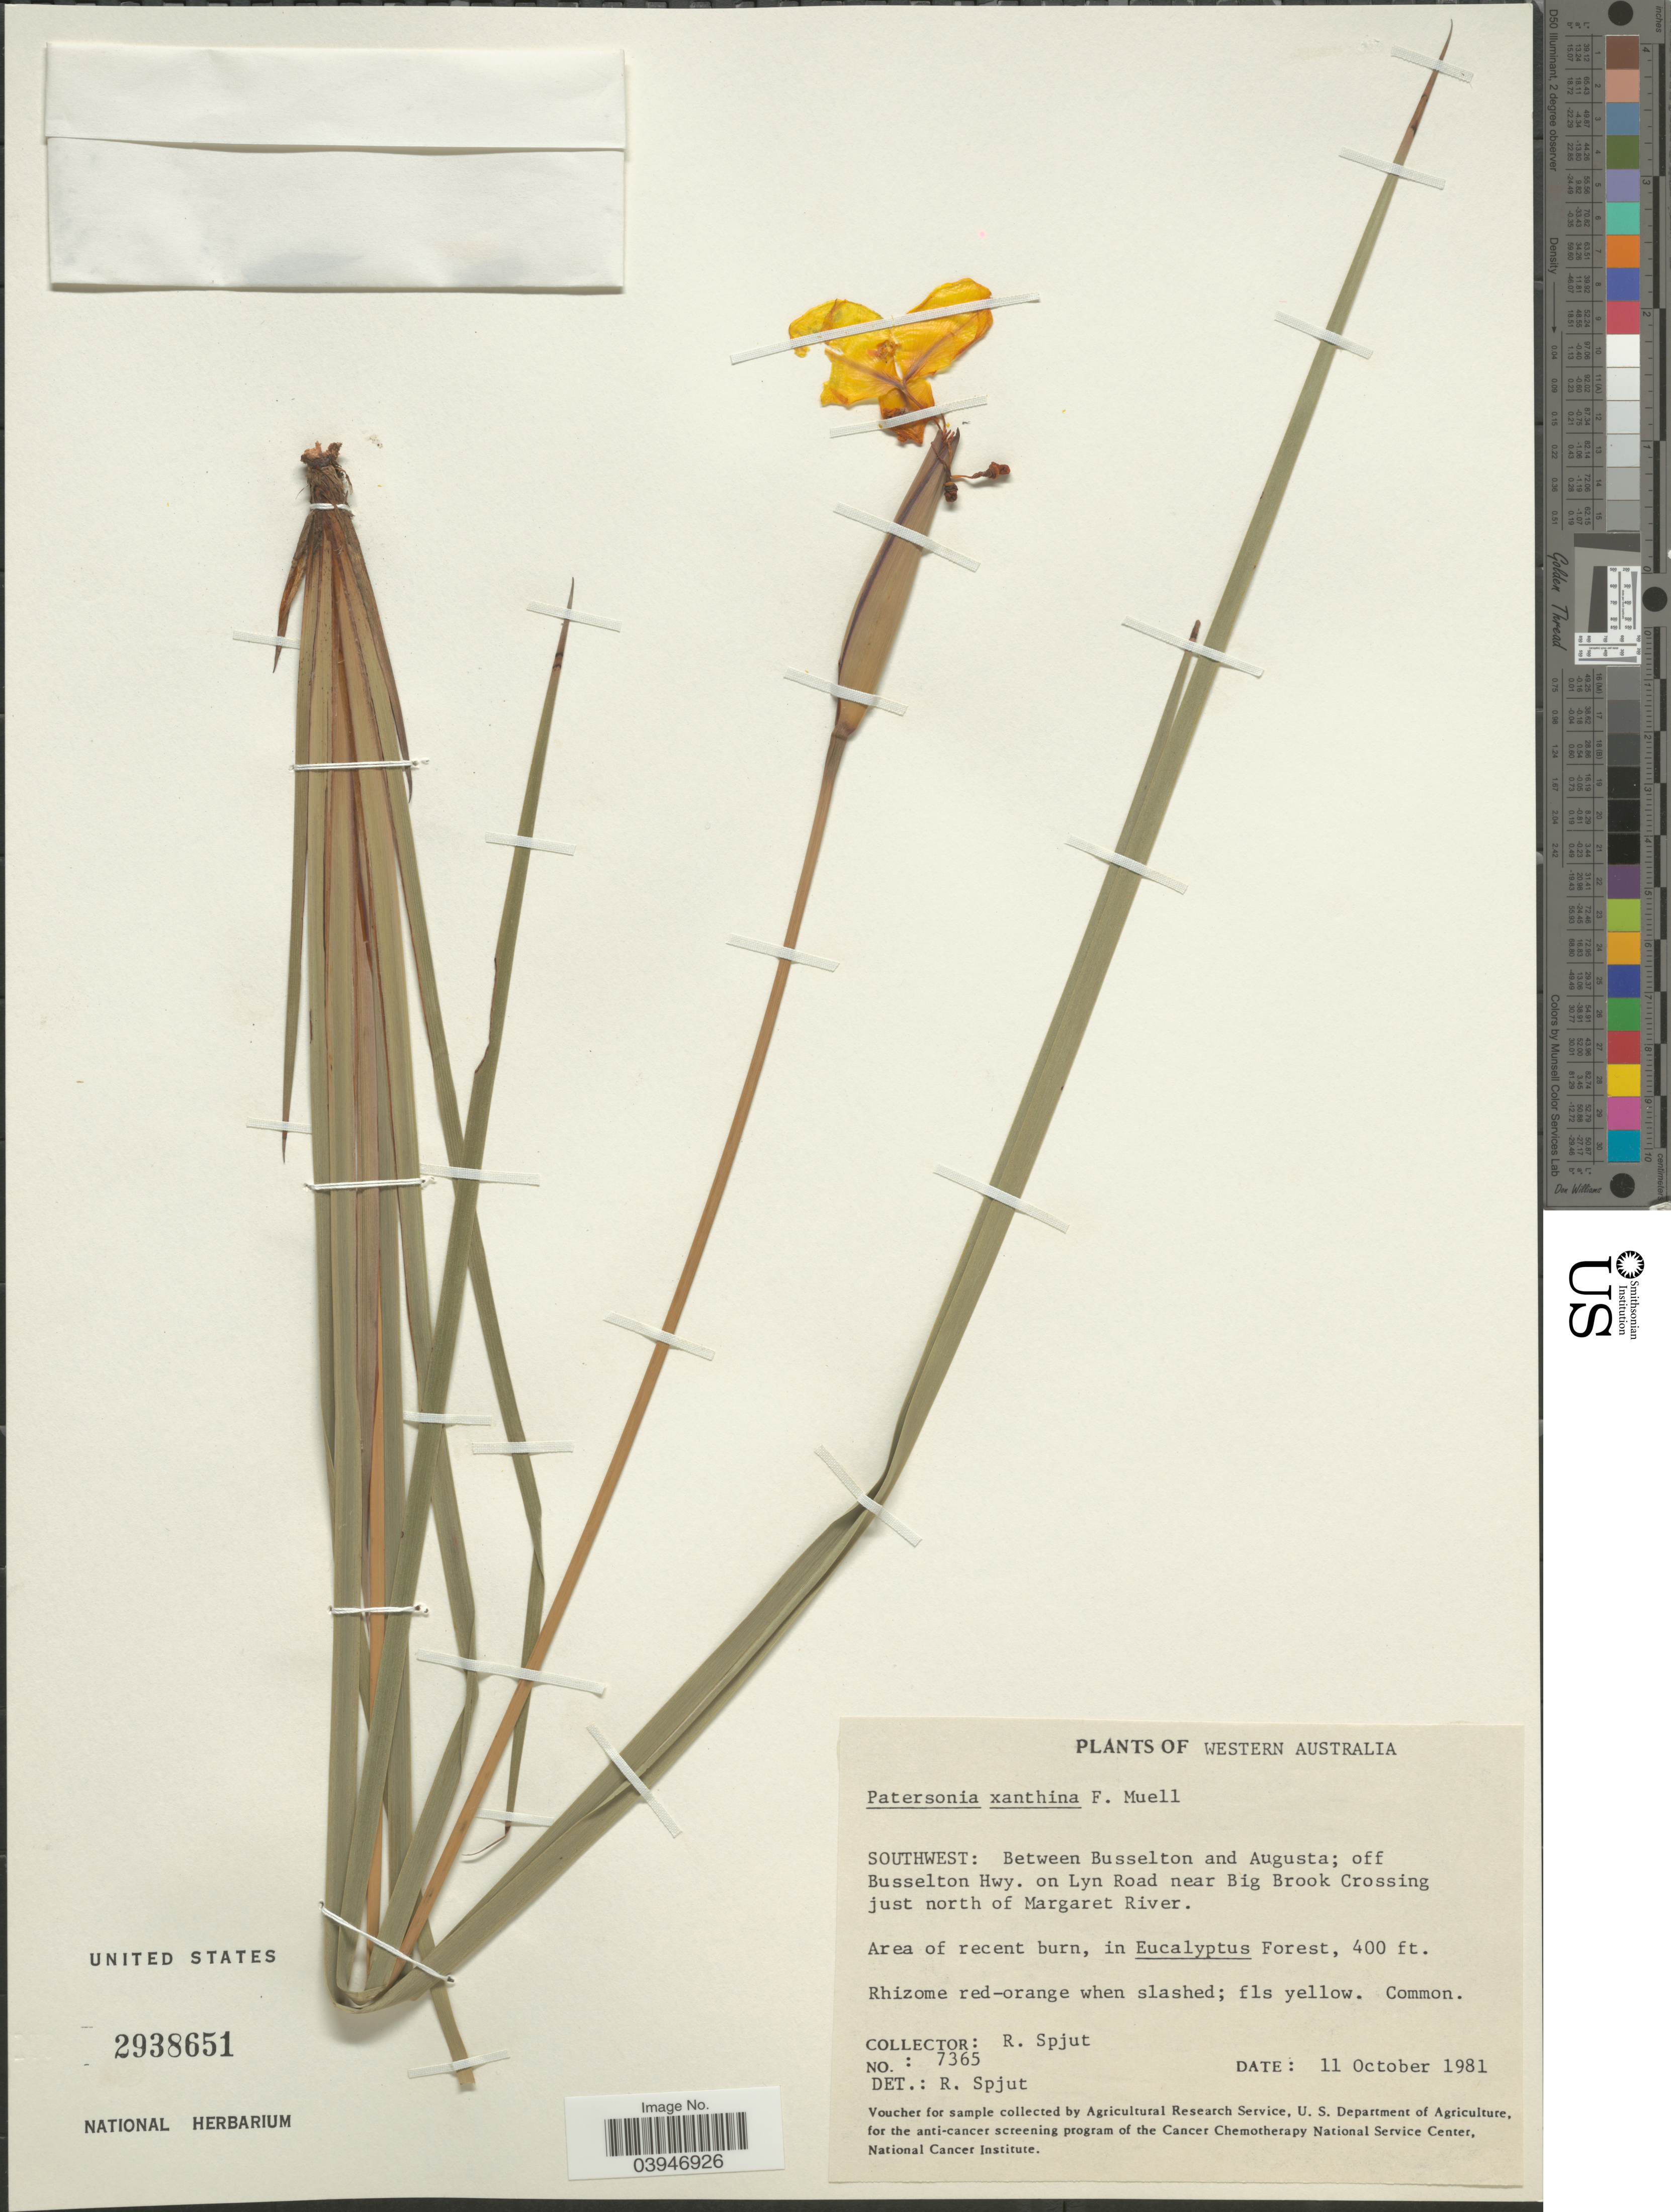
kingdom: Plantae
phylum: Tracheophyta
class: Liliopsida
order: Asparagales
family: Iridaceae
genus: Patersonia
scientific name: Patersonia xanthina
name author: F. Muell.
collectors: R. Spjut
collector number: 7365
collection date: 1981-10-11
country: Australia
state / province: Western Australia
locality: Southwest: Between Busselton and Augusta; off Busselton Hwy. on Lyn Road near Big Brook Crossing just north of Margaret River.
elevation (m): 122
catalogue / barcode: US 2938651